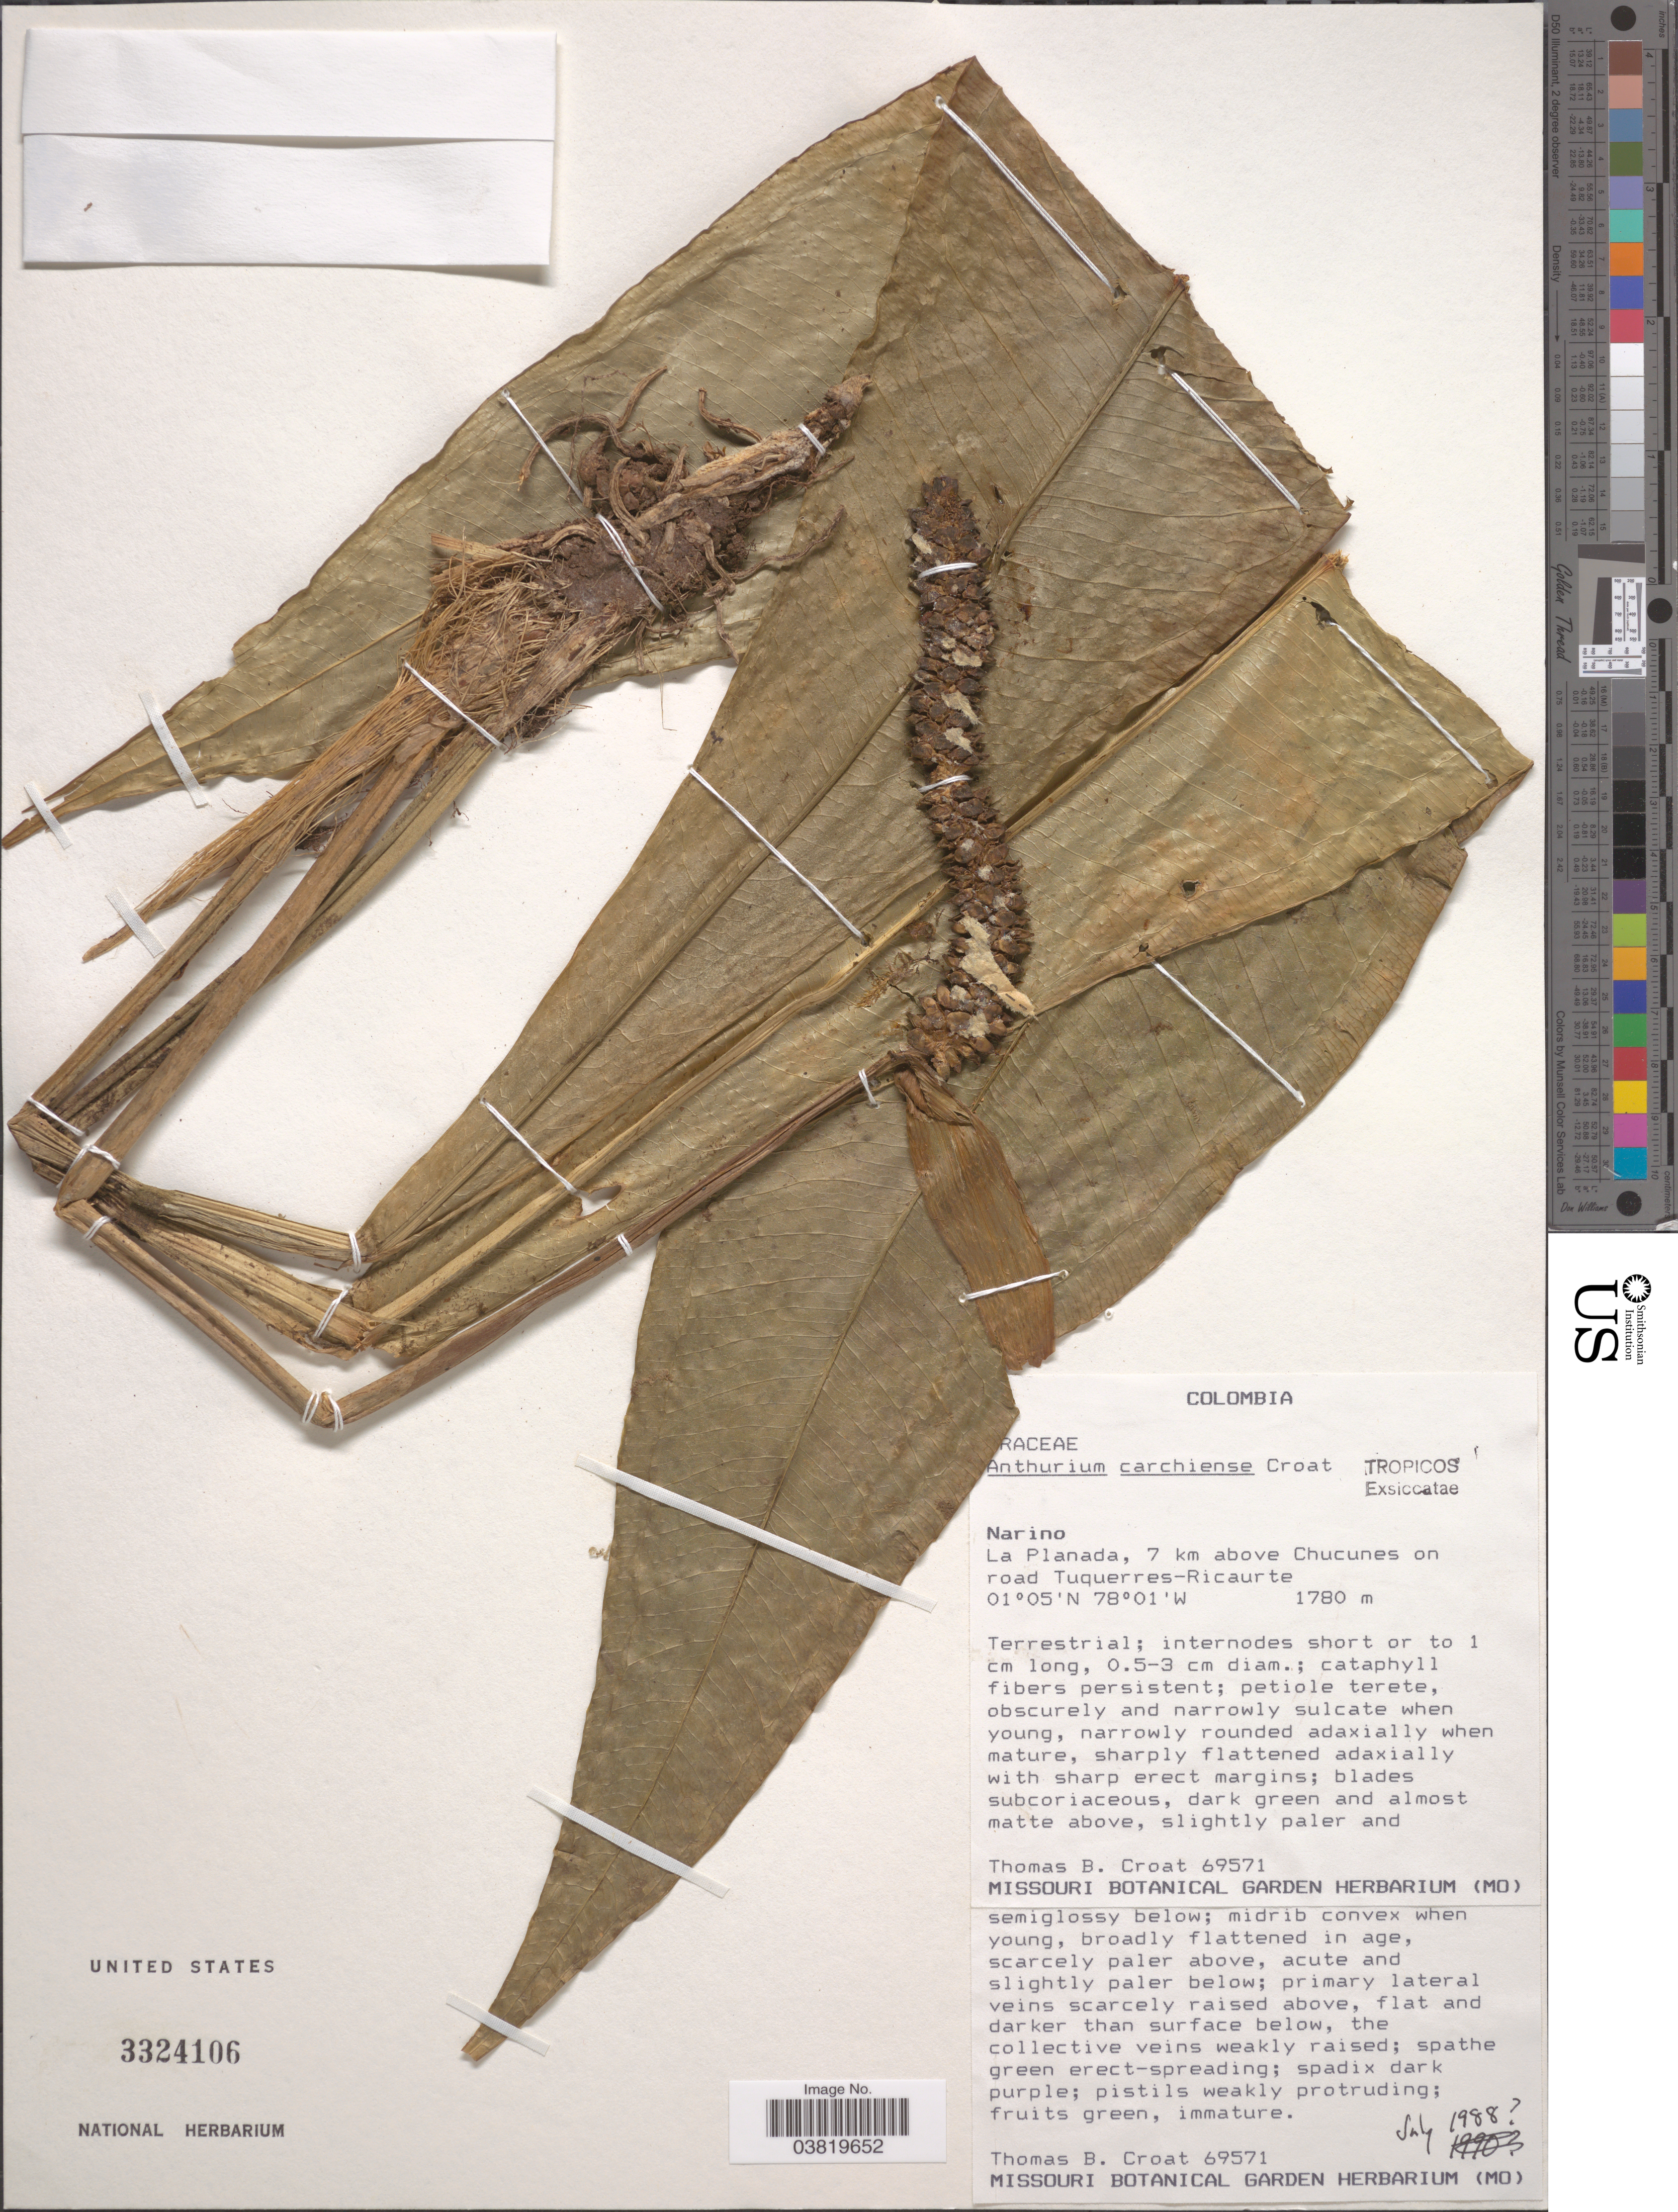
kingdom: Plantae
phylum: Tracheophyta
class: Liliopsida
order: Alismatales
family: Araceae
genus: Anthurium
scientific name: Anthurium carchiense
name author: Croat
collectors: T. B. Croat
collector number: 69571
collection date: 1988-07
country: Colombia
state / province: Nariño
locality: La Planada, 7 km above Chucunes on road Tuquerres-Ricaurte.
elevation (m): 1780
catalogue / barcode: US 3324106